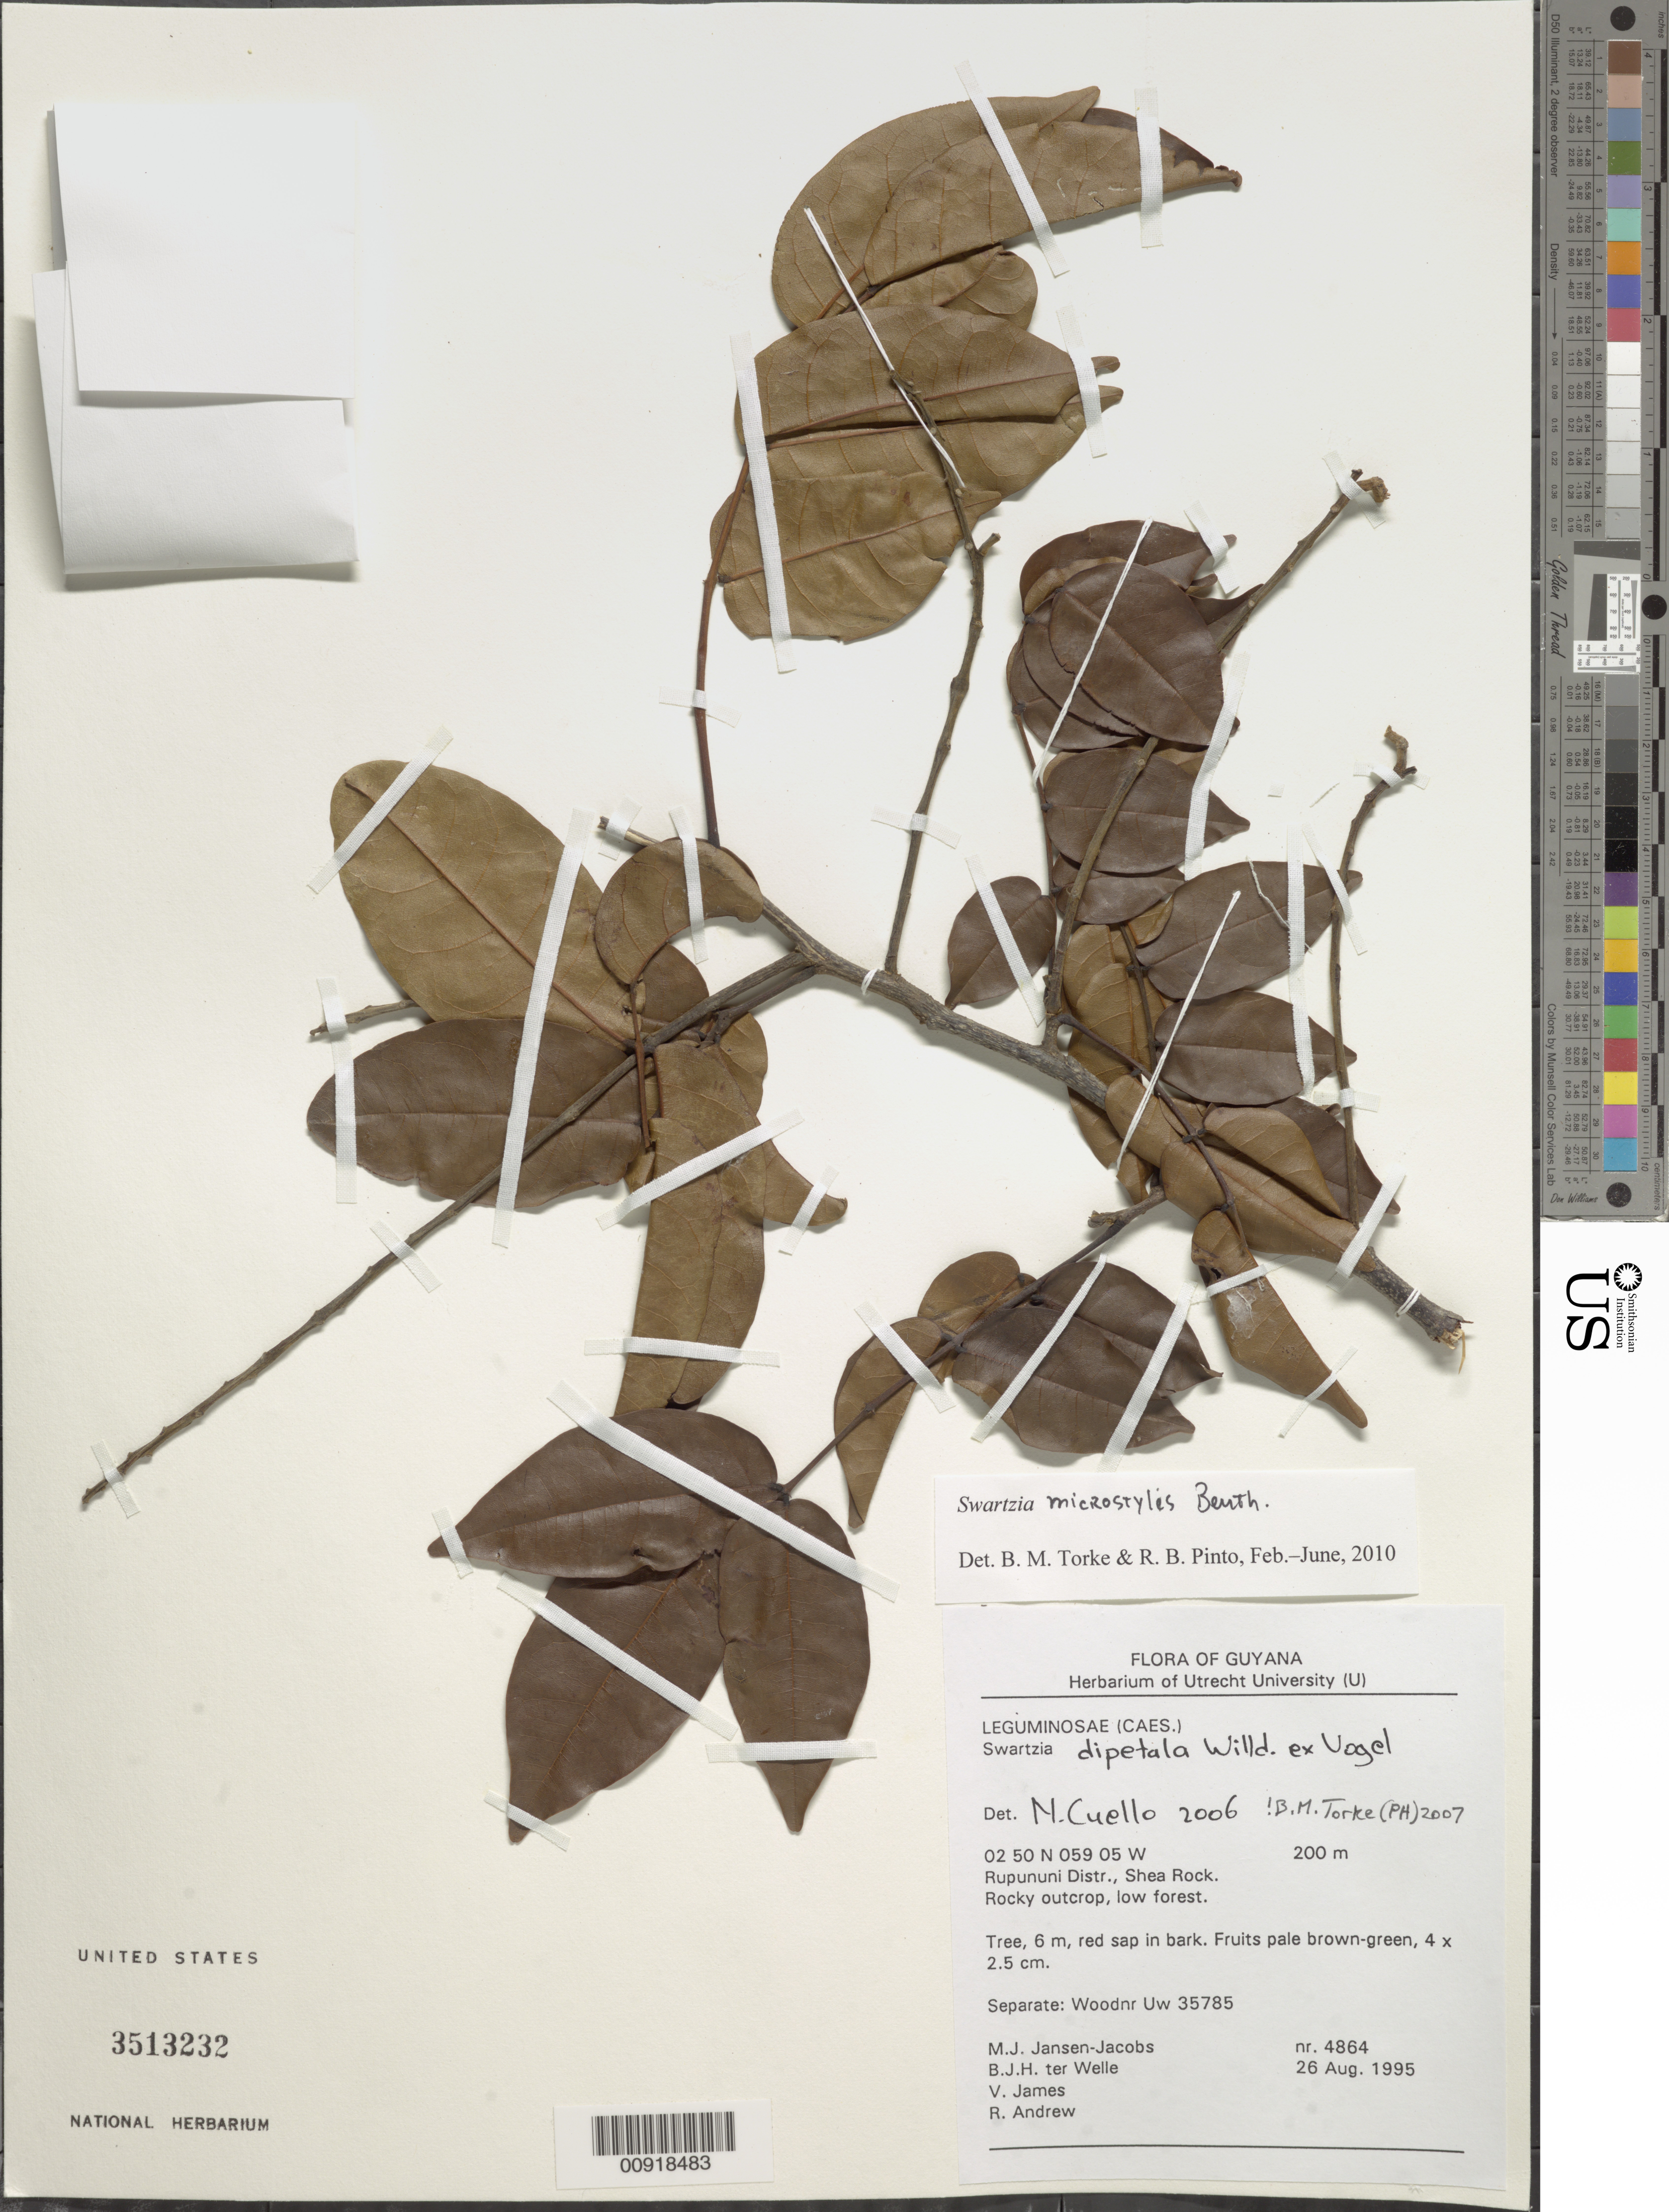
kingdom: Plantae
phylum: Tracheophyta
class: Magnoliopsida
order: Fabales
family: Fabaceae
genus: Swartzia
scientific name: Swartzia dipetala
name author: Willd. ex Vogel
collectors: M. J. Jansen-Jacobs, B. Welle, V. James & R. Andrew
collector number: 4864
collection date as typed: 26-Aug-95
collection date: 1995-08-26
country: Guyana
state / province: U. Takutu-U. Essequibo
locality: Shea Rock, Rupununi Dist.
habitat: Rocky outcrop, low forest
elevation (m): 200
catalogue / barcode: US 3513232